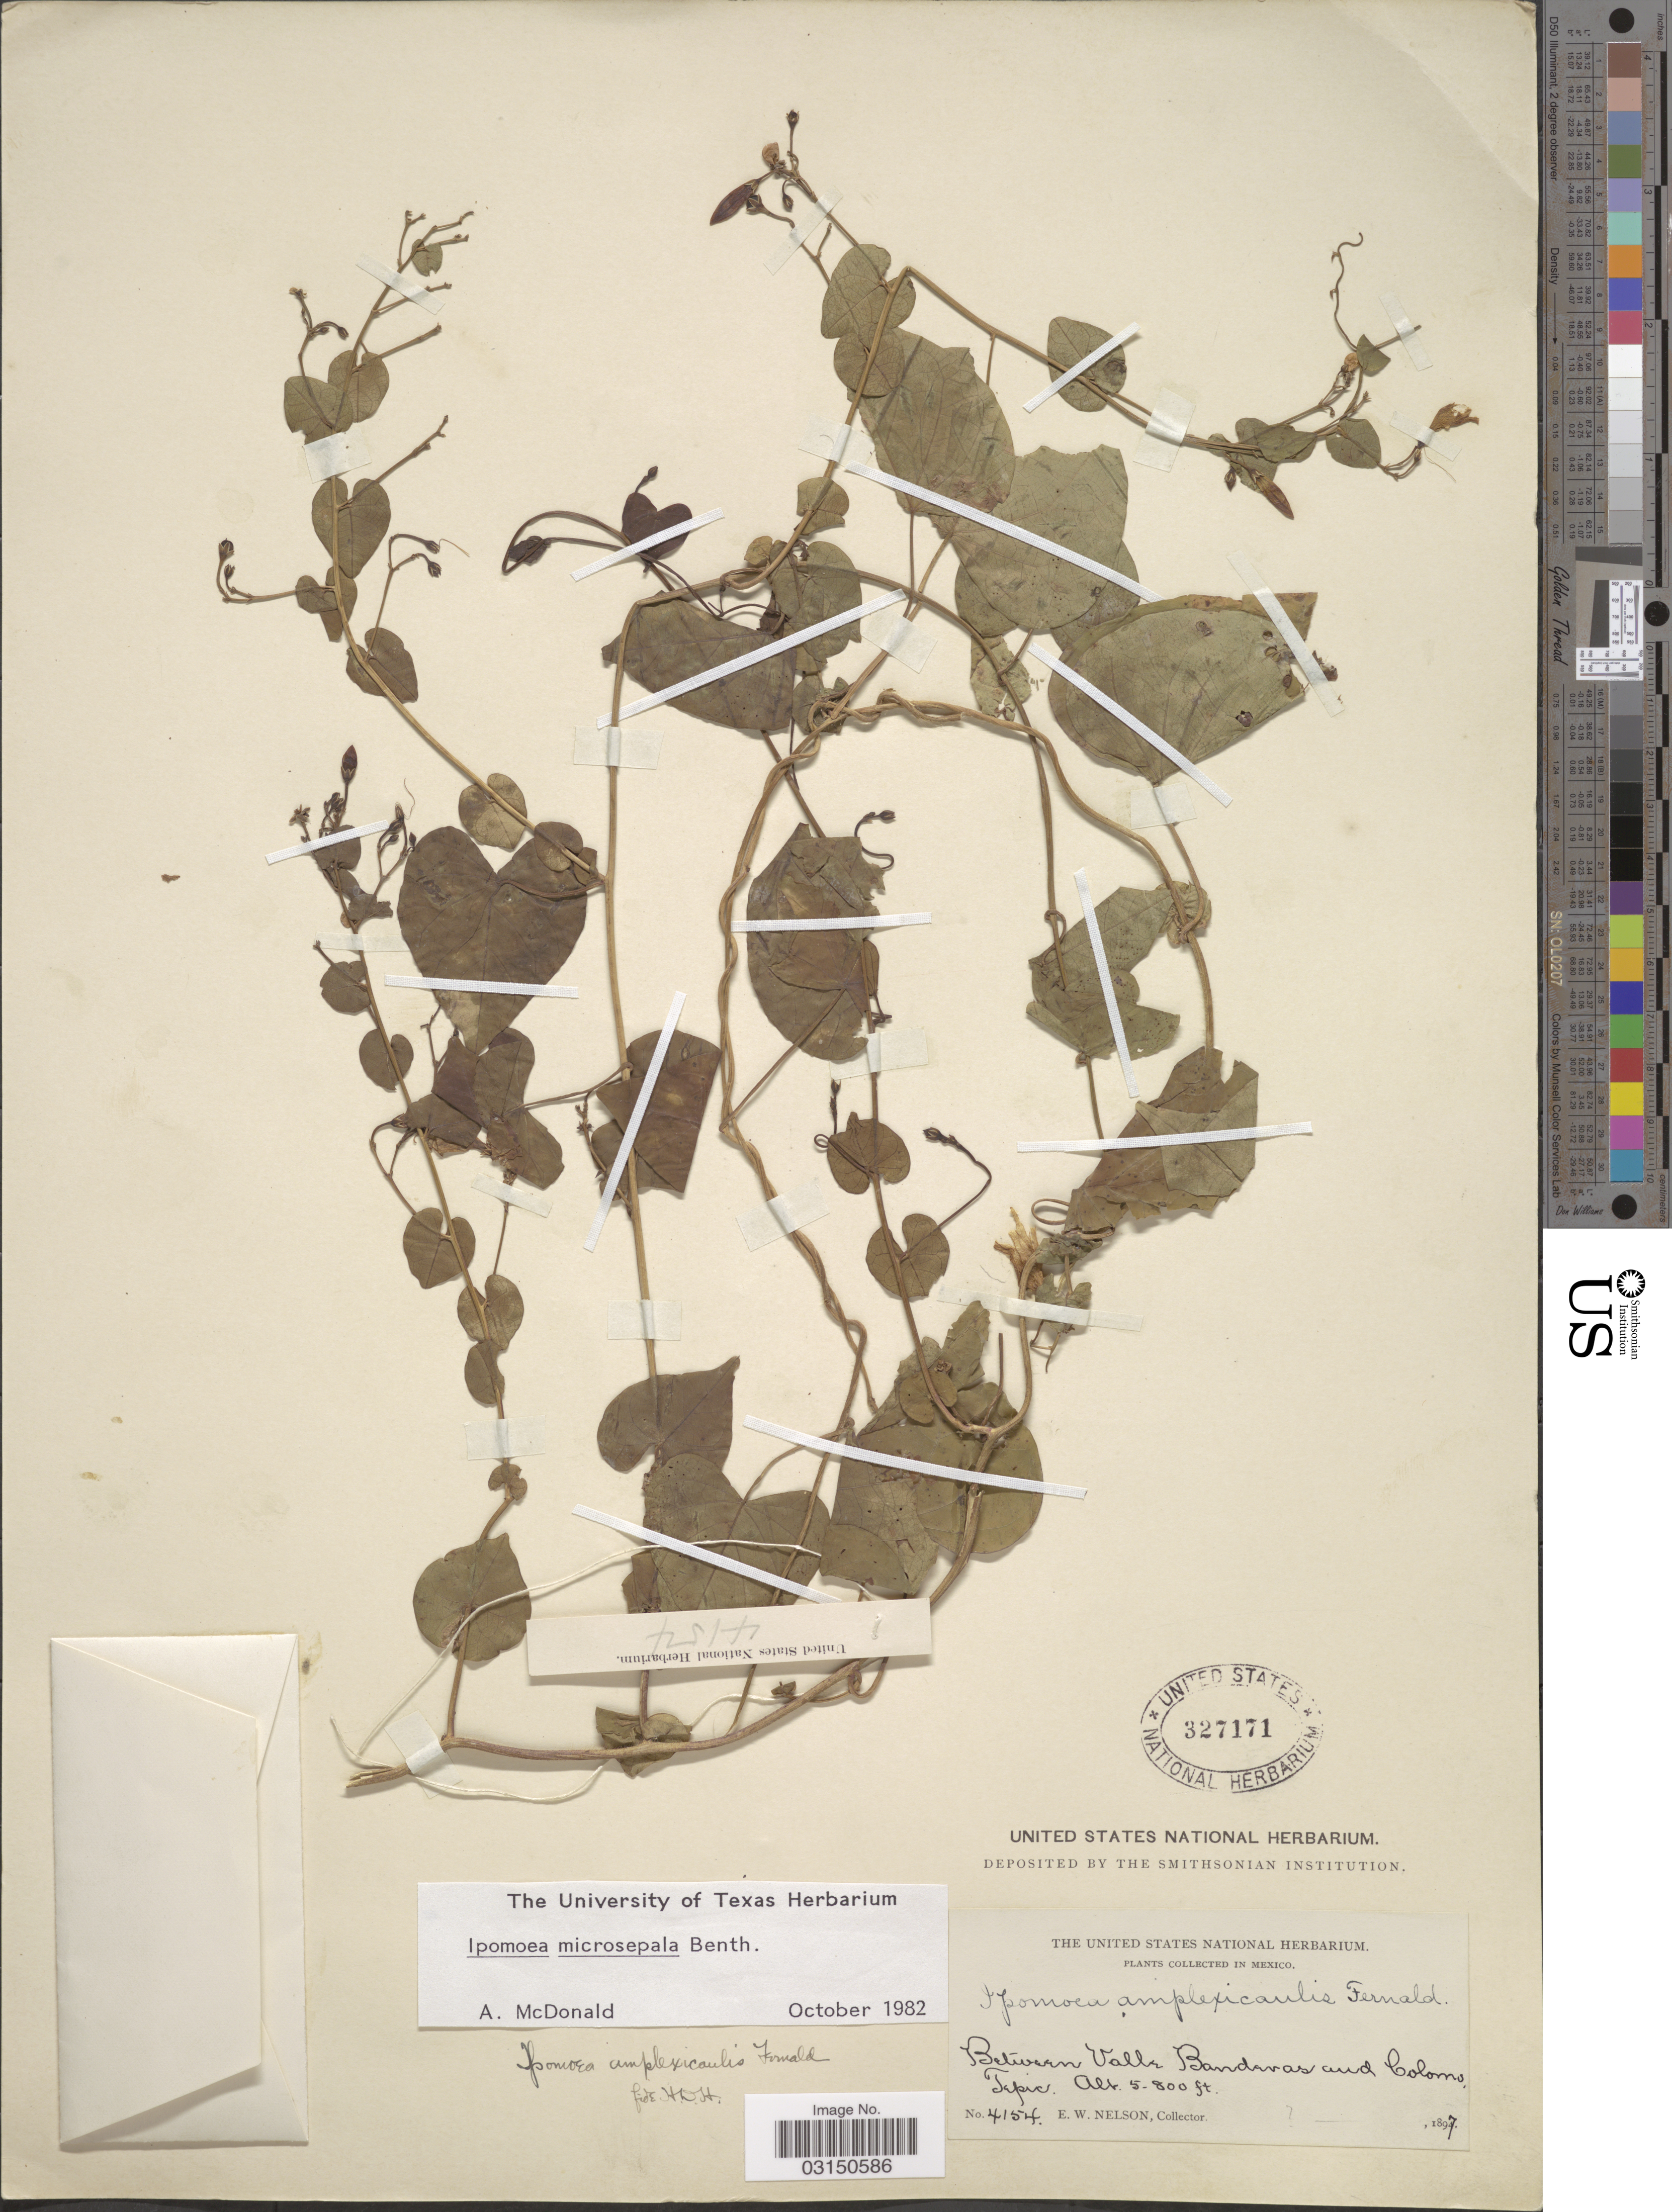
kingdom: Plantae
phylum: Tracheophyta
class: Magnoliopsida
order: Solanales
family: Convolvulaceae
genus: Ipomoea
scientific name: Ipomoea microsepala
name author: Benth.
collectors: E. W. Nelson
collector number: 4154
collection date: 1897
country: Mexico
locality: Between Valle Banderas and Colomo, Tepic.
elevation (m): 152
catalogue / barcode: US 327171